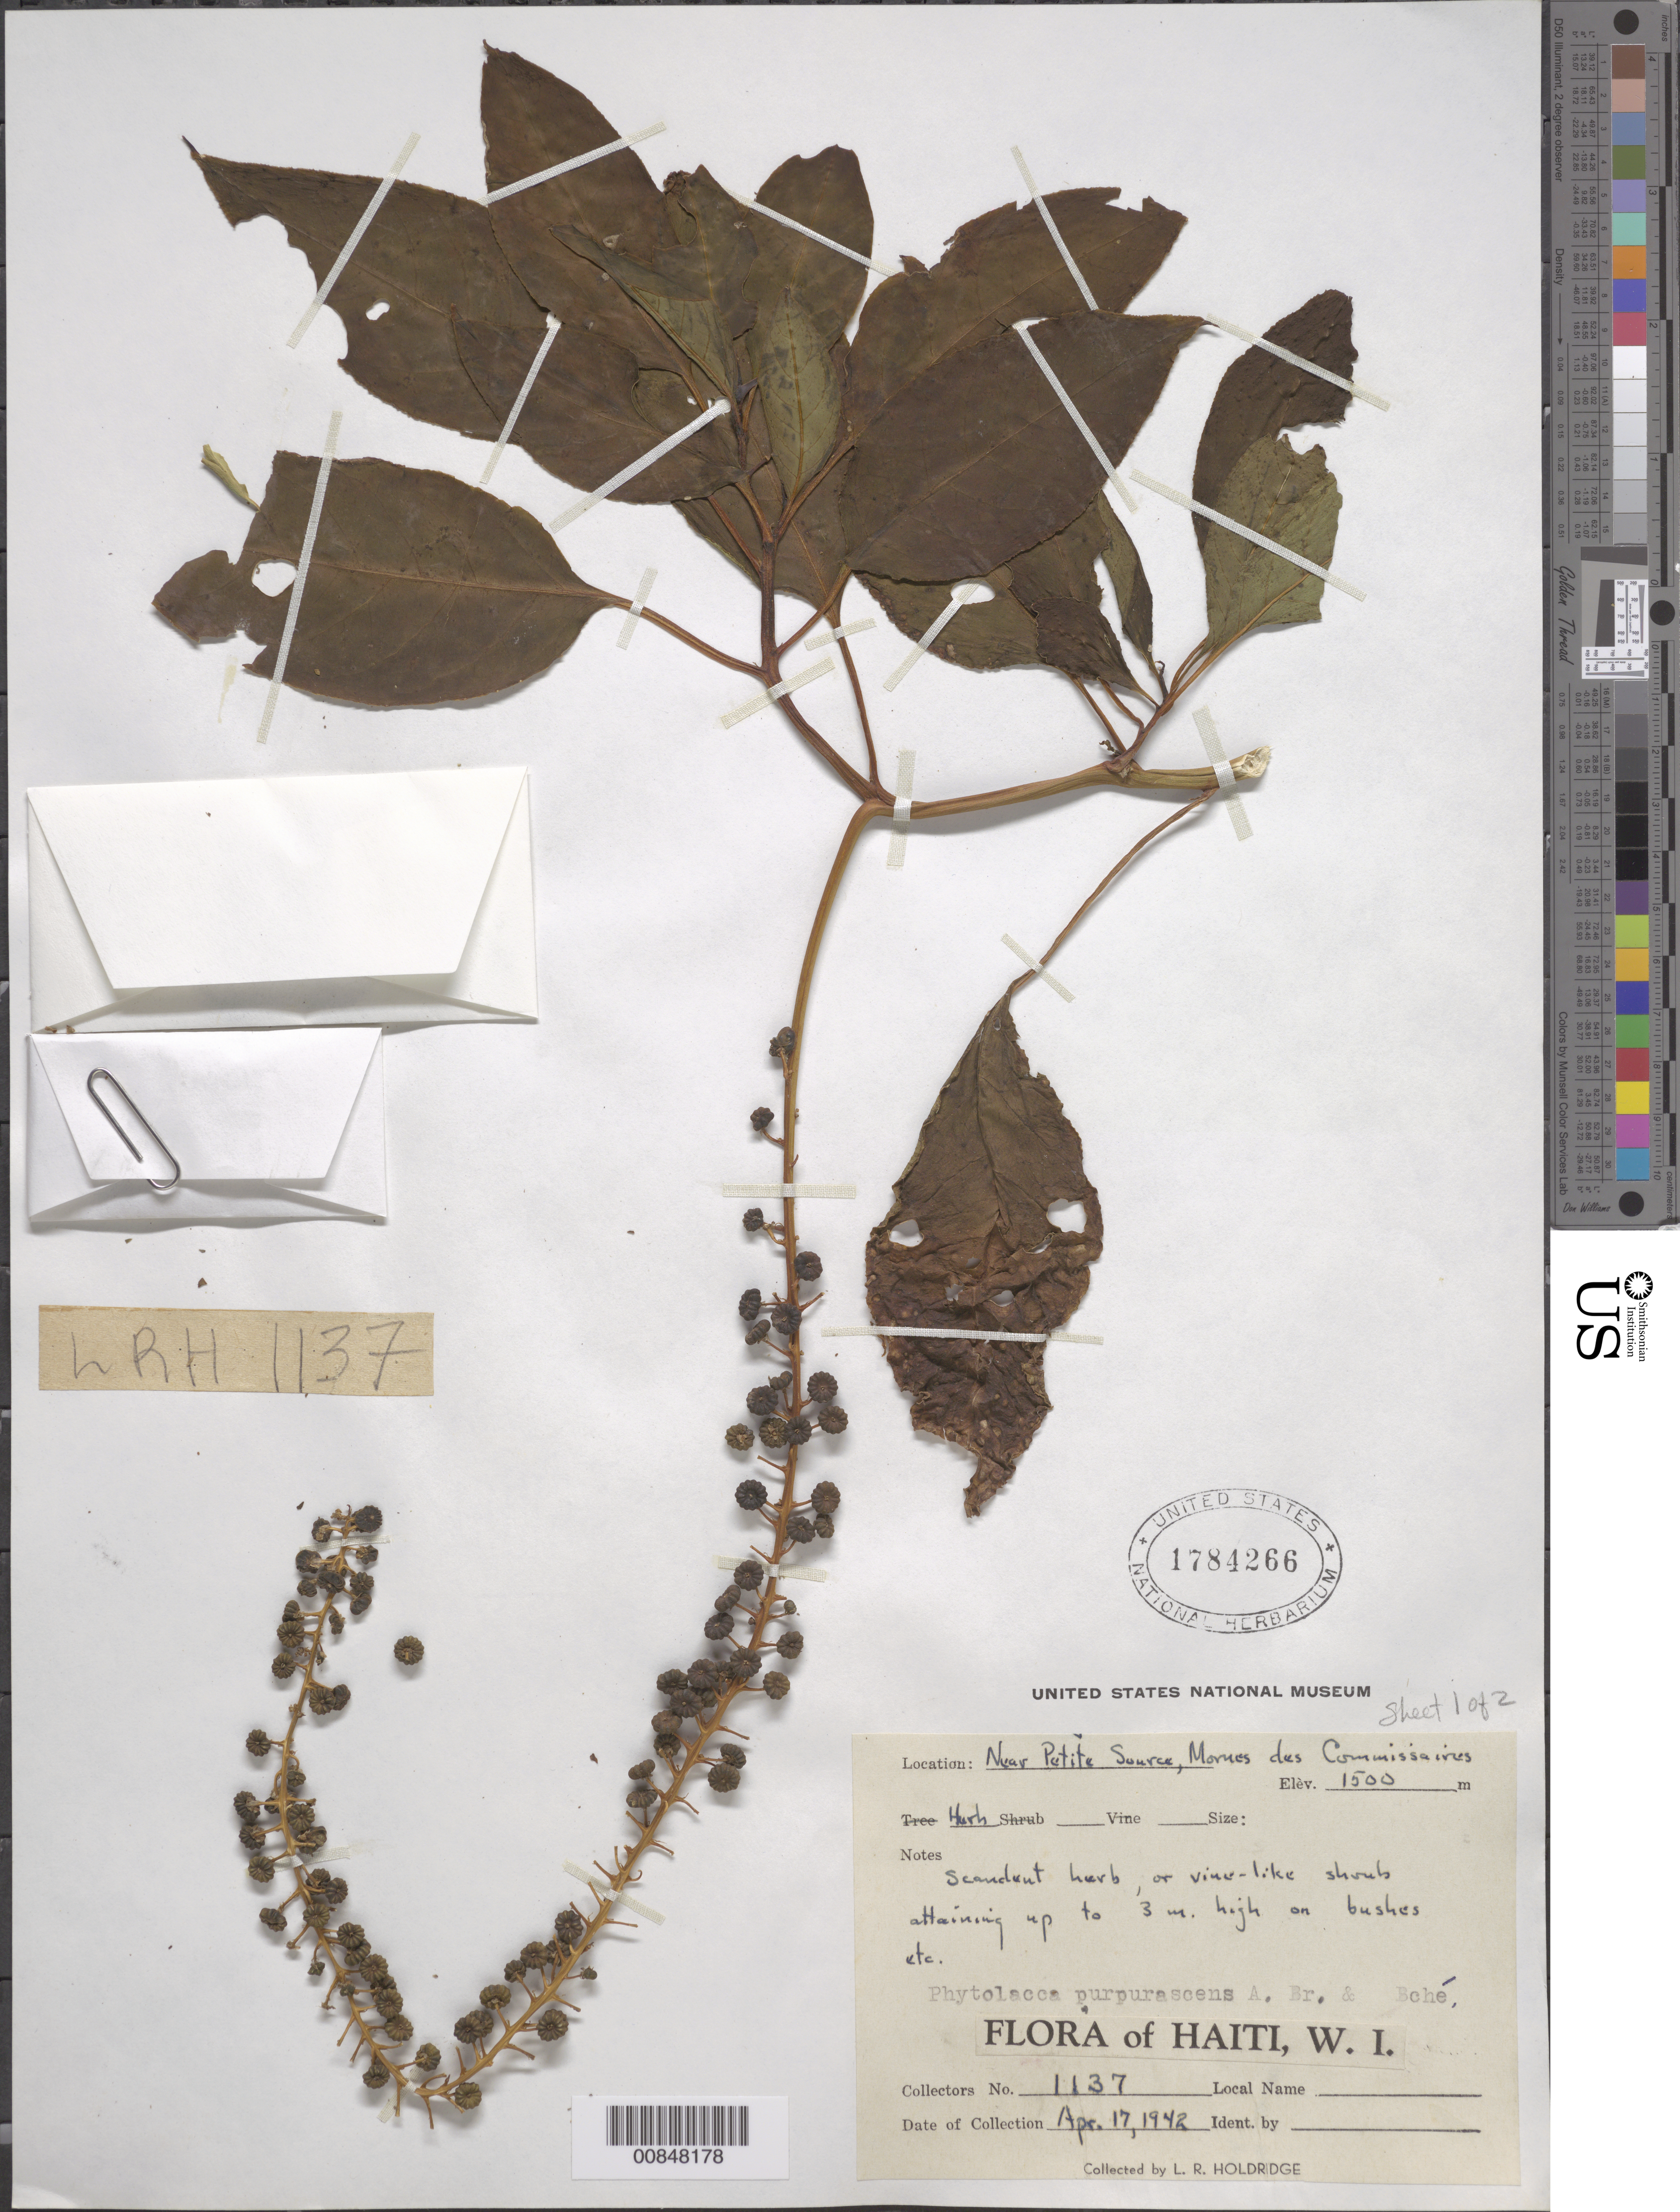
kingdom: Plantae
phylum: Tracheophyta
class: Magnoliopsida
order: Caryophyllales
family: Phytolaccaceae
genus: Phytolacca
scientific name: Phytolacca icosandra var. icosandra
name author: L.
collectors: L. Holdridge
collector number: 1137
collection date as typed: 17 Apr 1942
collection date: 1942-04-17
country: Haiti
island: Hispaniola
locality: Near Petite Source, Mornes des Commissaires.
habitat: On bushes, etc.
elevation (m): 1500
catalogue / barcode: US 1784266